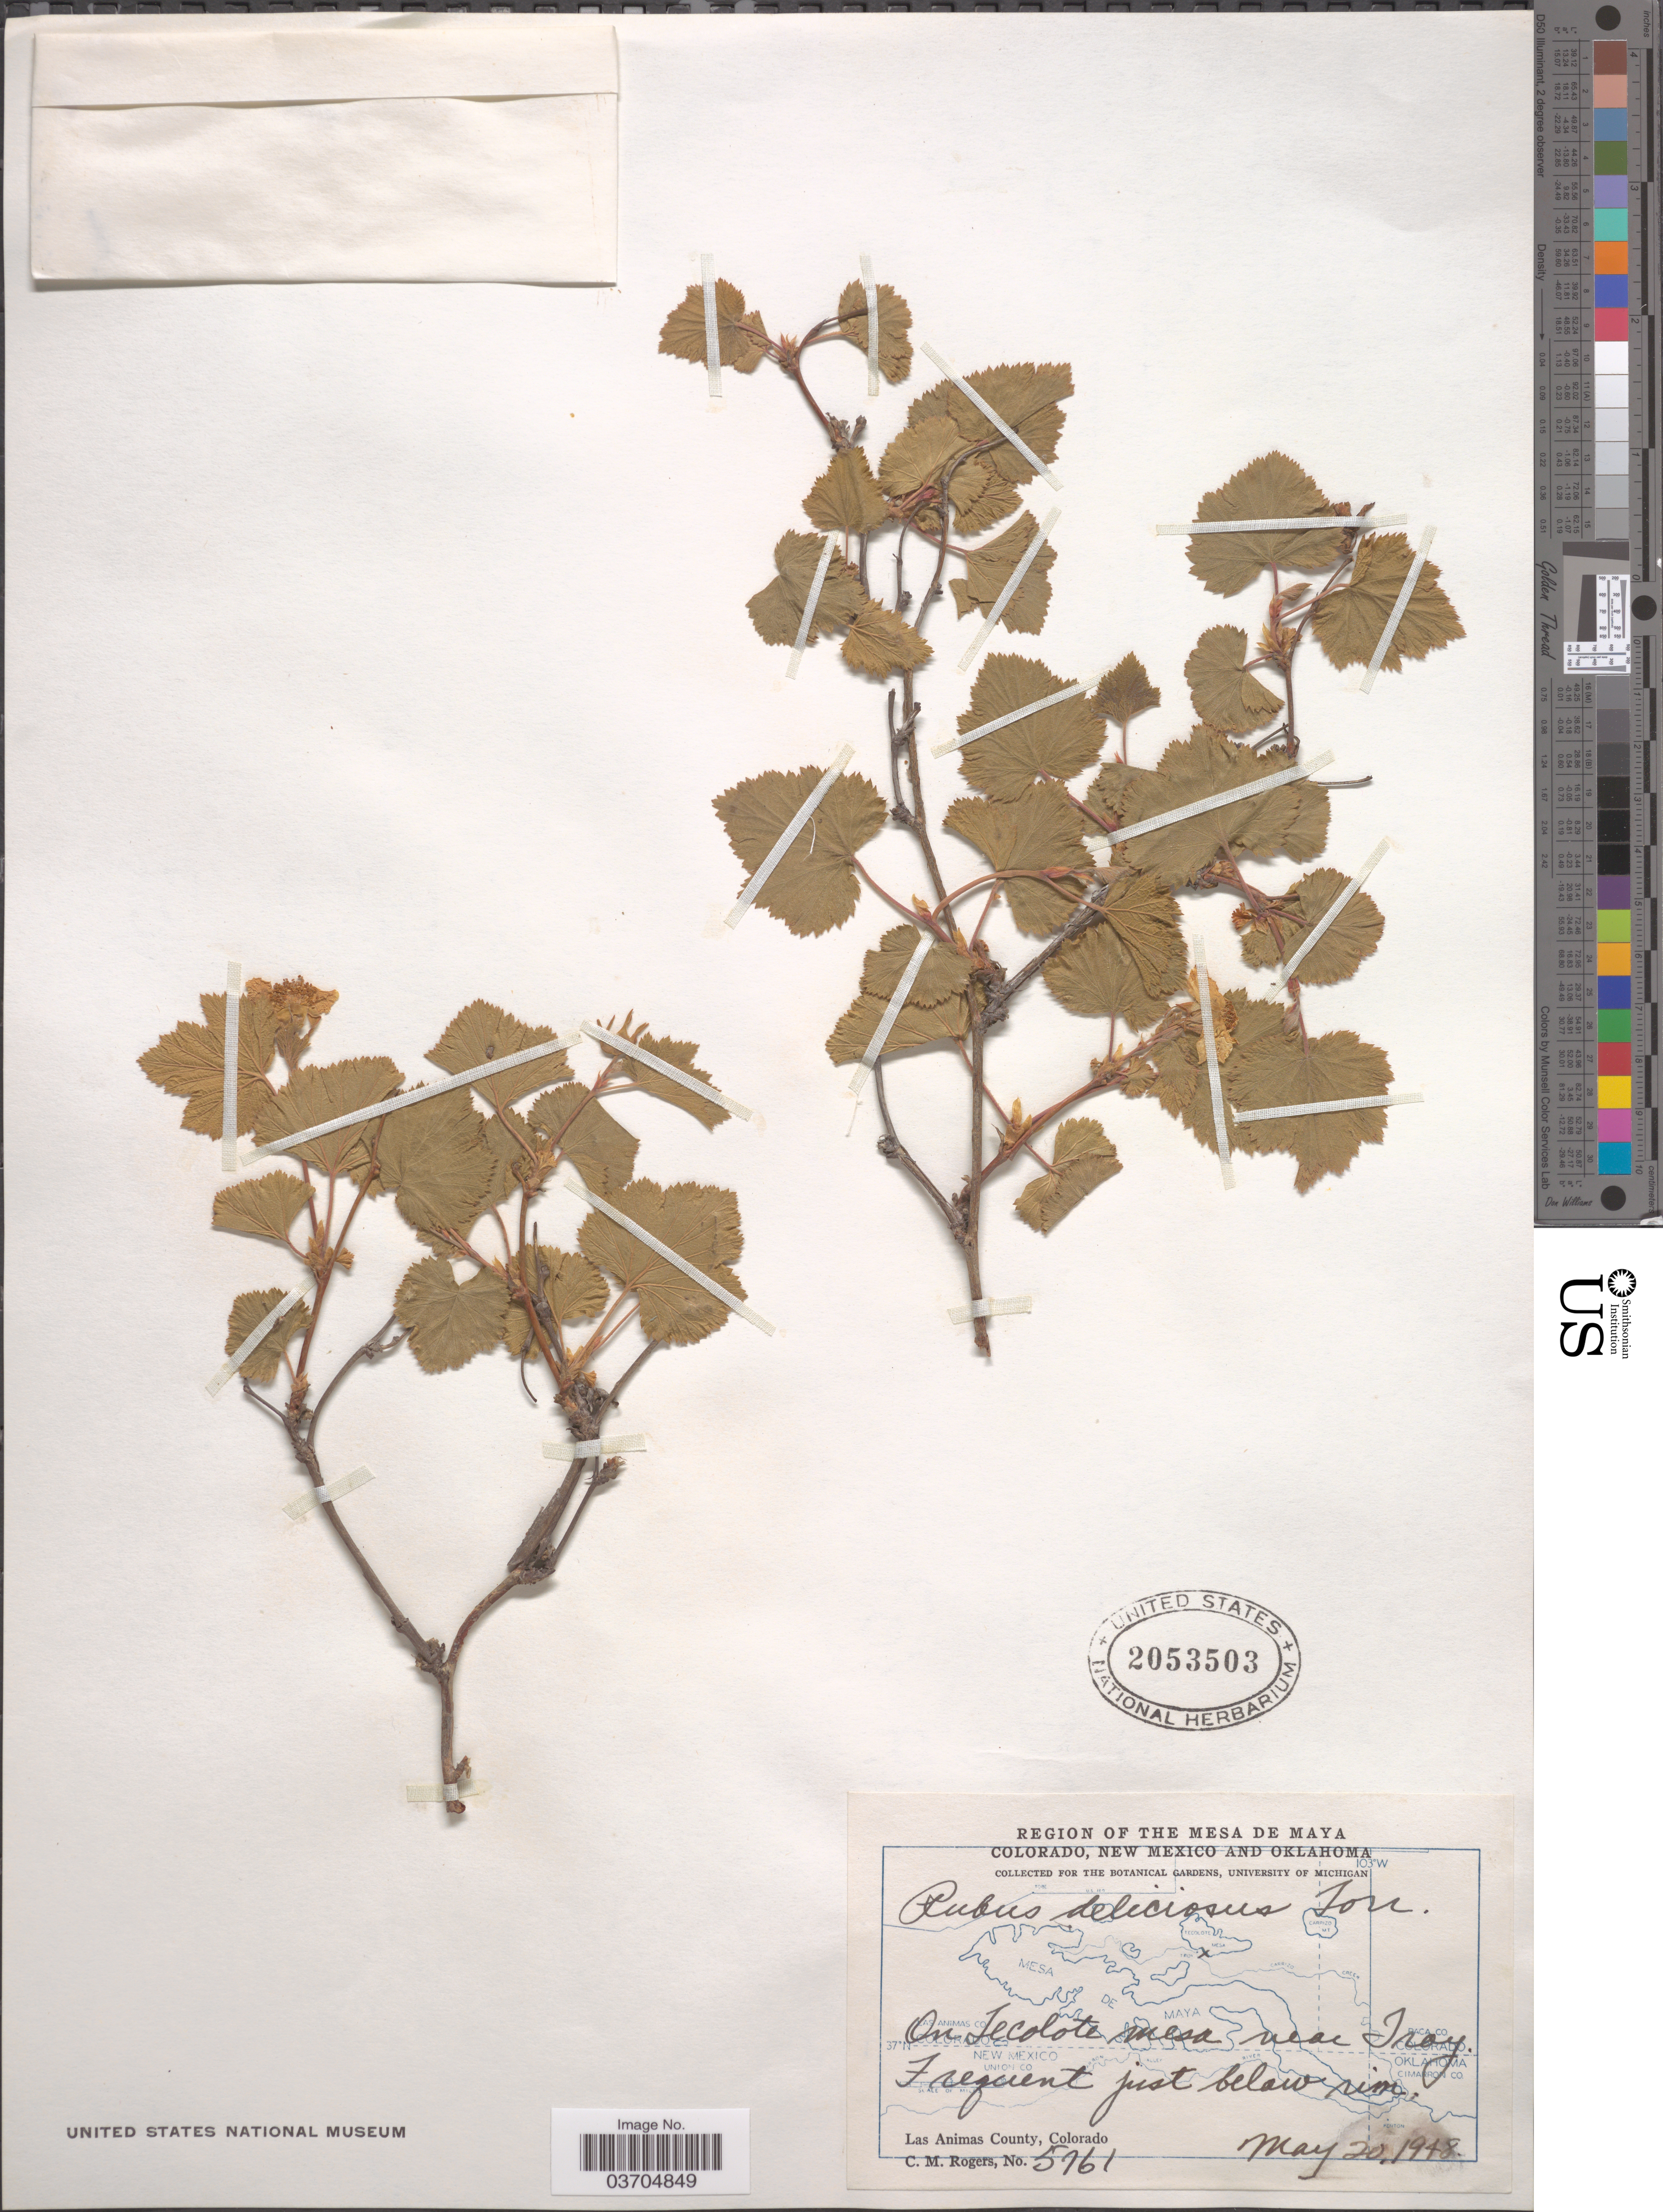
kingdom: Plantae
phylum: Tracheophyta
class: Magnoliopsida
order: Rosales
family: Rosaceae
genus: Rubus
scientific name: Rubus deliciosus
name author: Torr.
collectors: C. M. Rogers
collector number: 5761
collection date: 1948-05-20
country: United States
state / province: Colorado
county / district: Las Animas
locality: On Tecolote Mesa near Troy, Las Animas County.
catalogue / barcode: US 2053503